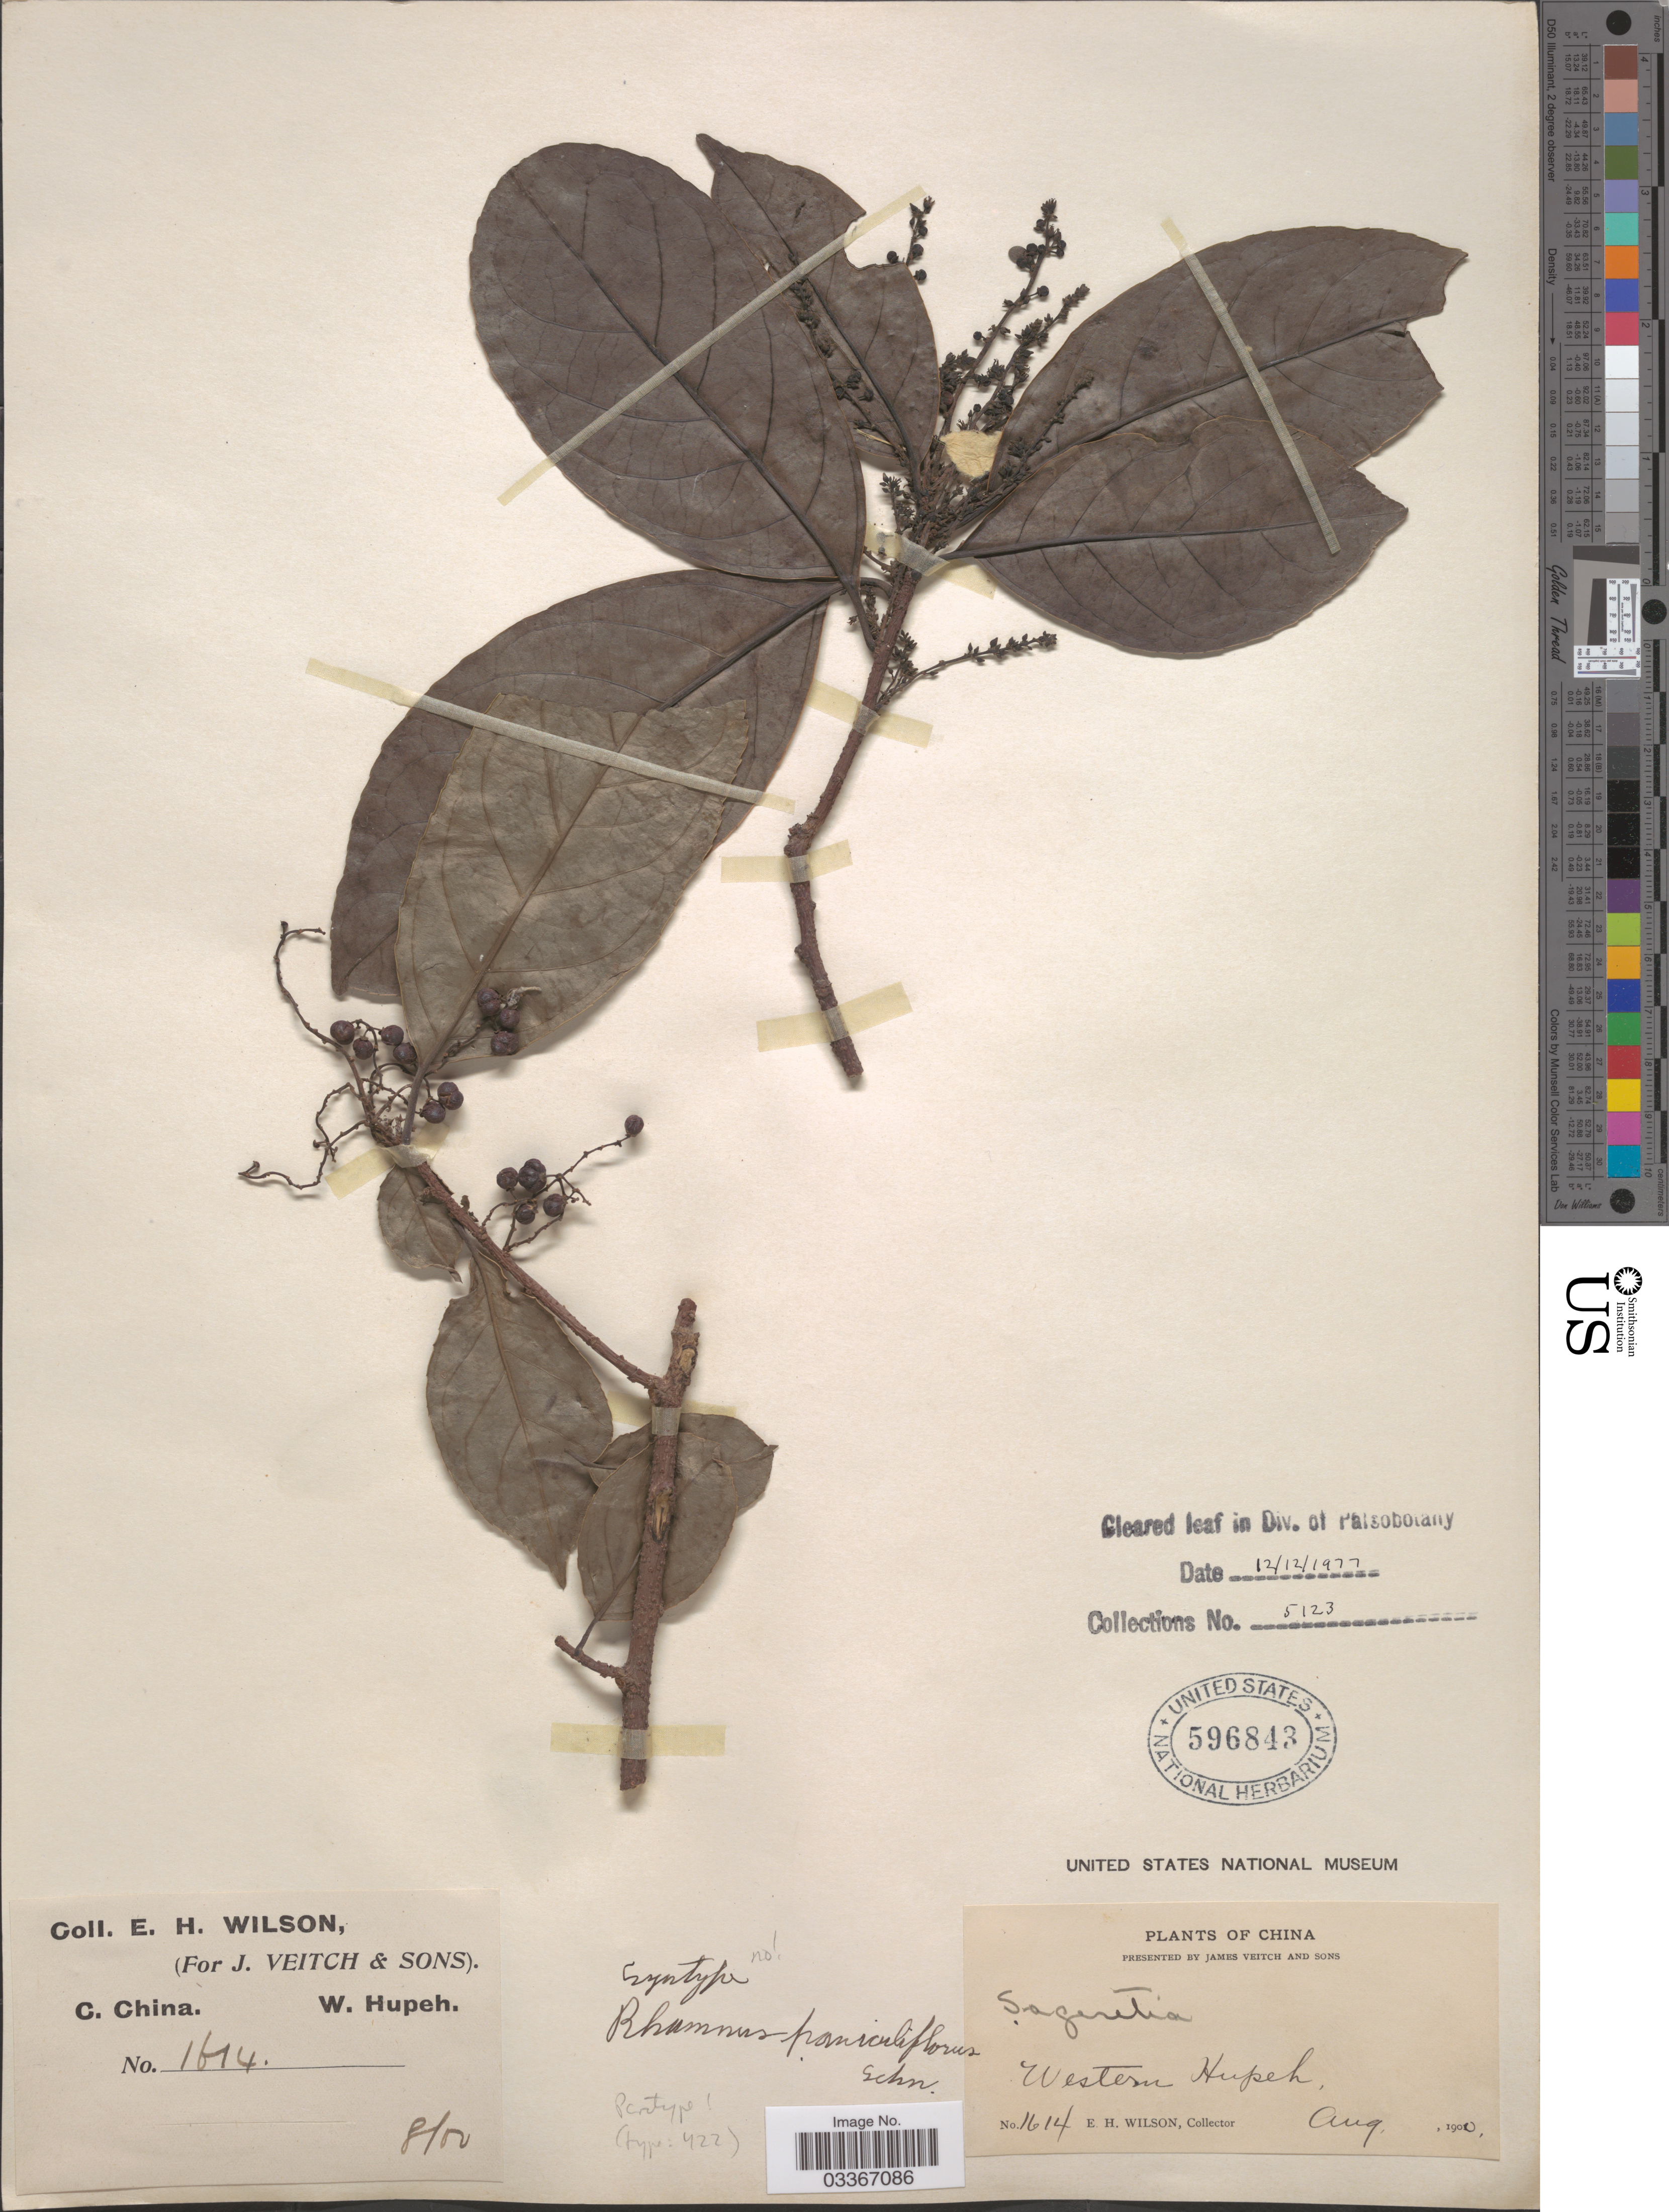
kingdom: Plantae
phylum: Tracheophyta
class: Magnoliopsida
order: Rosales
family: Rhamnaceae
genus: Rhamnus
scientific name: Rhamnus paniculiflorus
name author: C.K. Schneid. in Sarg.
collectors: E. Wilson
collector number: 1614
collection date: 1900-08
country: China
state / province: Hubei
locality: Western Hupeh.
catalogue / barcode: US 596843